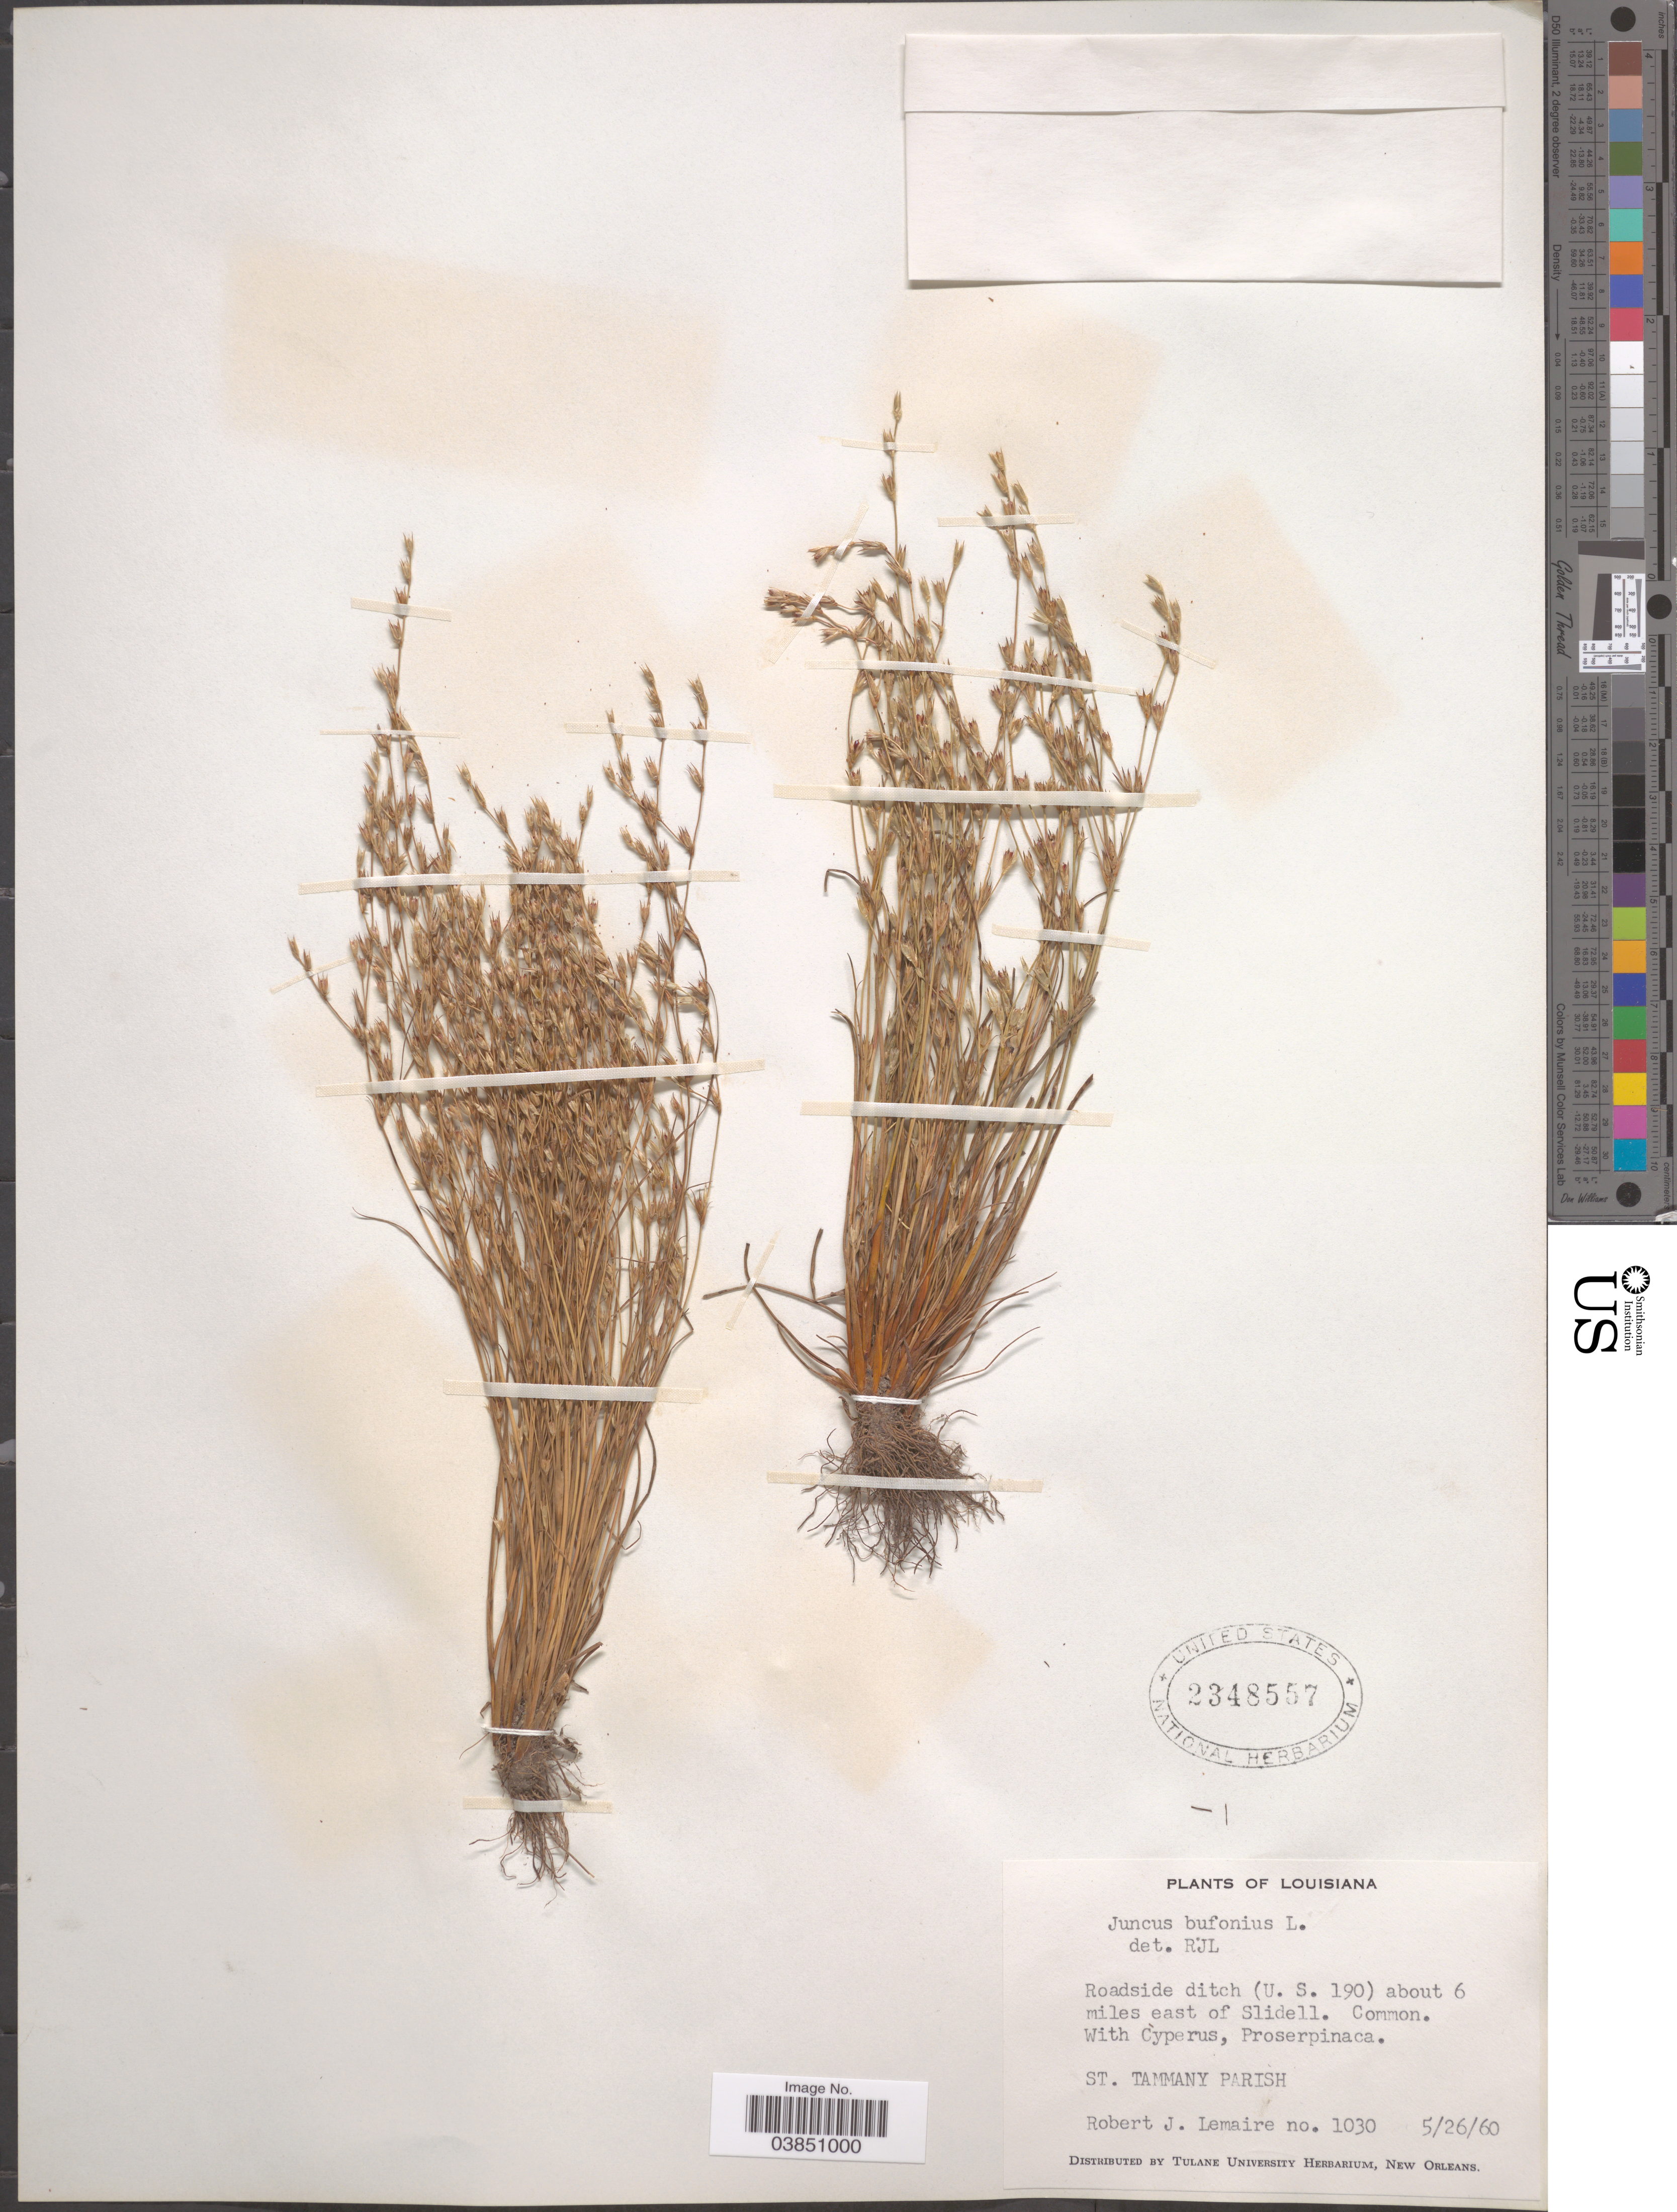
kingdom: Plantae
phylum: Tracheophyta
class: Liliopsida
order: Poales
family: Juncaceae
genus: Juncus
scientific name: Juncus bufonius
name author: L.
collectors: R. J. Lemaire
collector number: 1030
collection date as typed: Transcribed d/m/y: 26/5/60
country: United States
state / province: Louisiana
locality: Roadside ditch (U. S. 190) about 6 miles east of Slidell. St. Tammany Parish.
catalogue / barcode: US 2348557